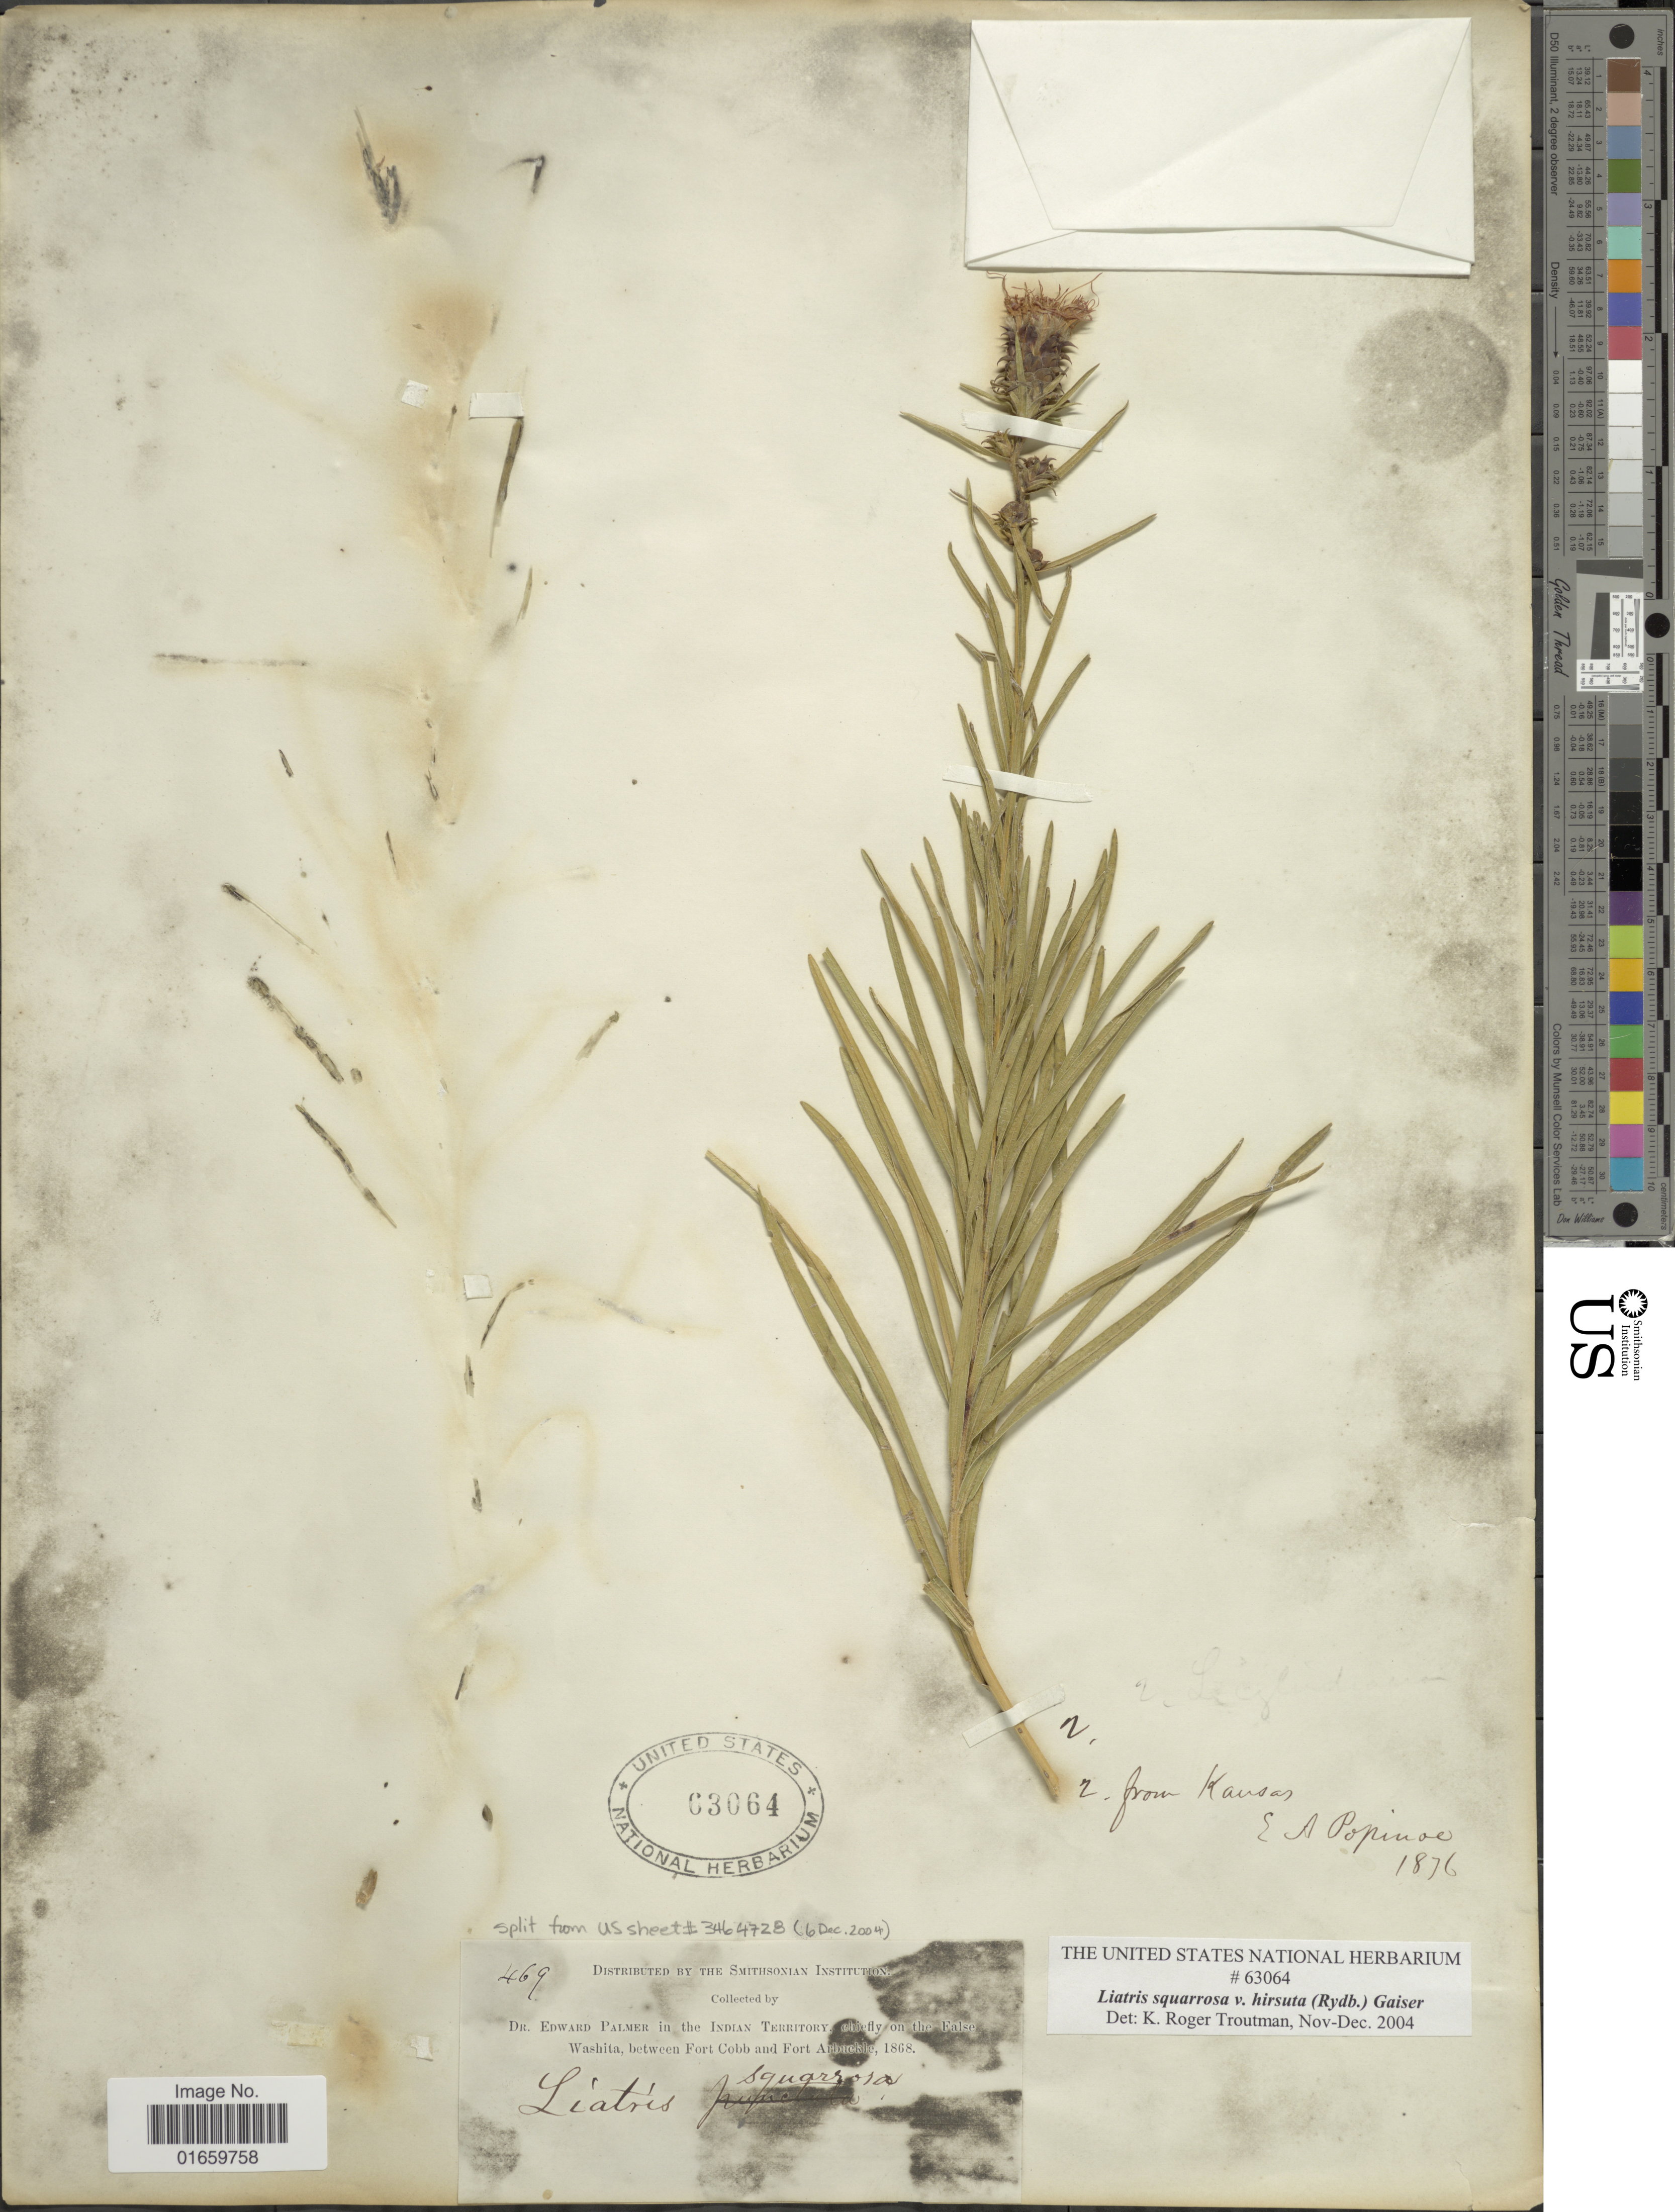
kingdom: Plantae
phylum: Tracheophyta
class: Magnoliopsida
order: Asterales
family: Asteraceae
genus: Liatris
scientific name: Liatris squarrosa var. hirsuta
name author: Rydb.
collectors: E. Palmer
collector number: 469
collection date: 1868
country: United States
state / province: Oklahoma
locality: Indian Territory, chiefly on the False Washita, between Fort Cobb and Fort Arbuckle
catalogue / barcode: US 63064